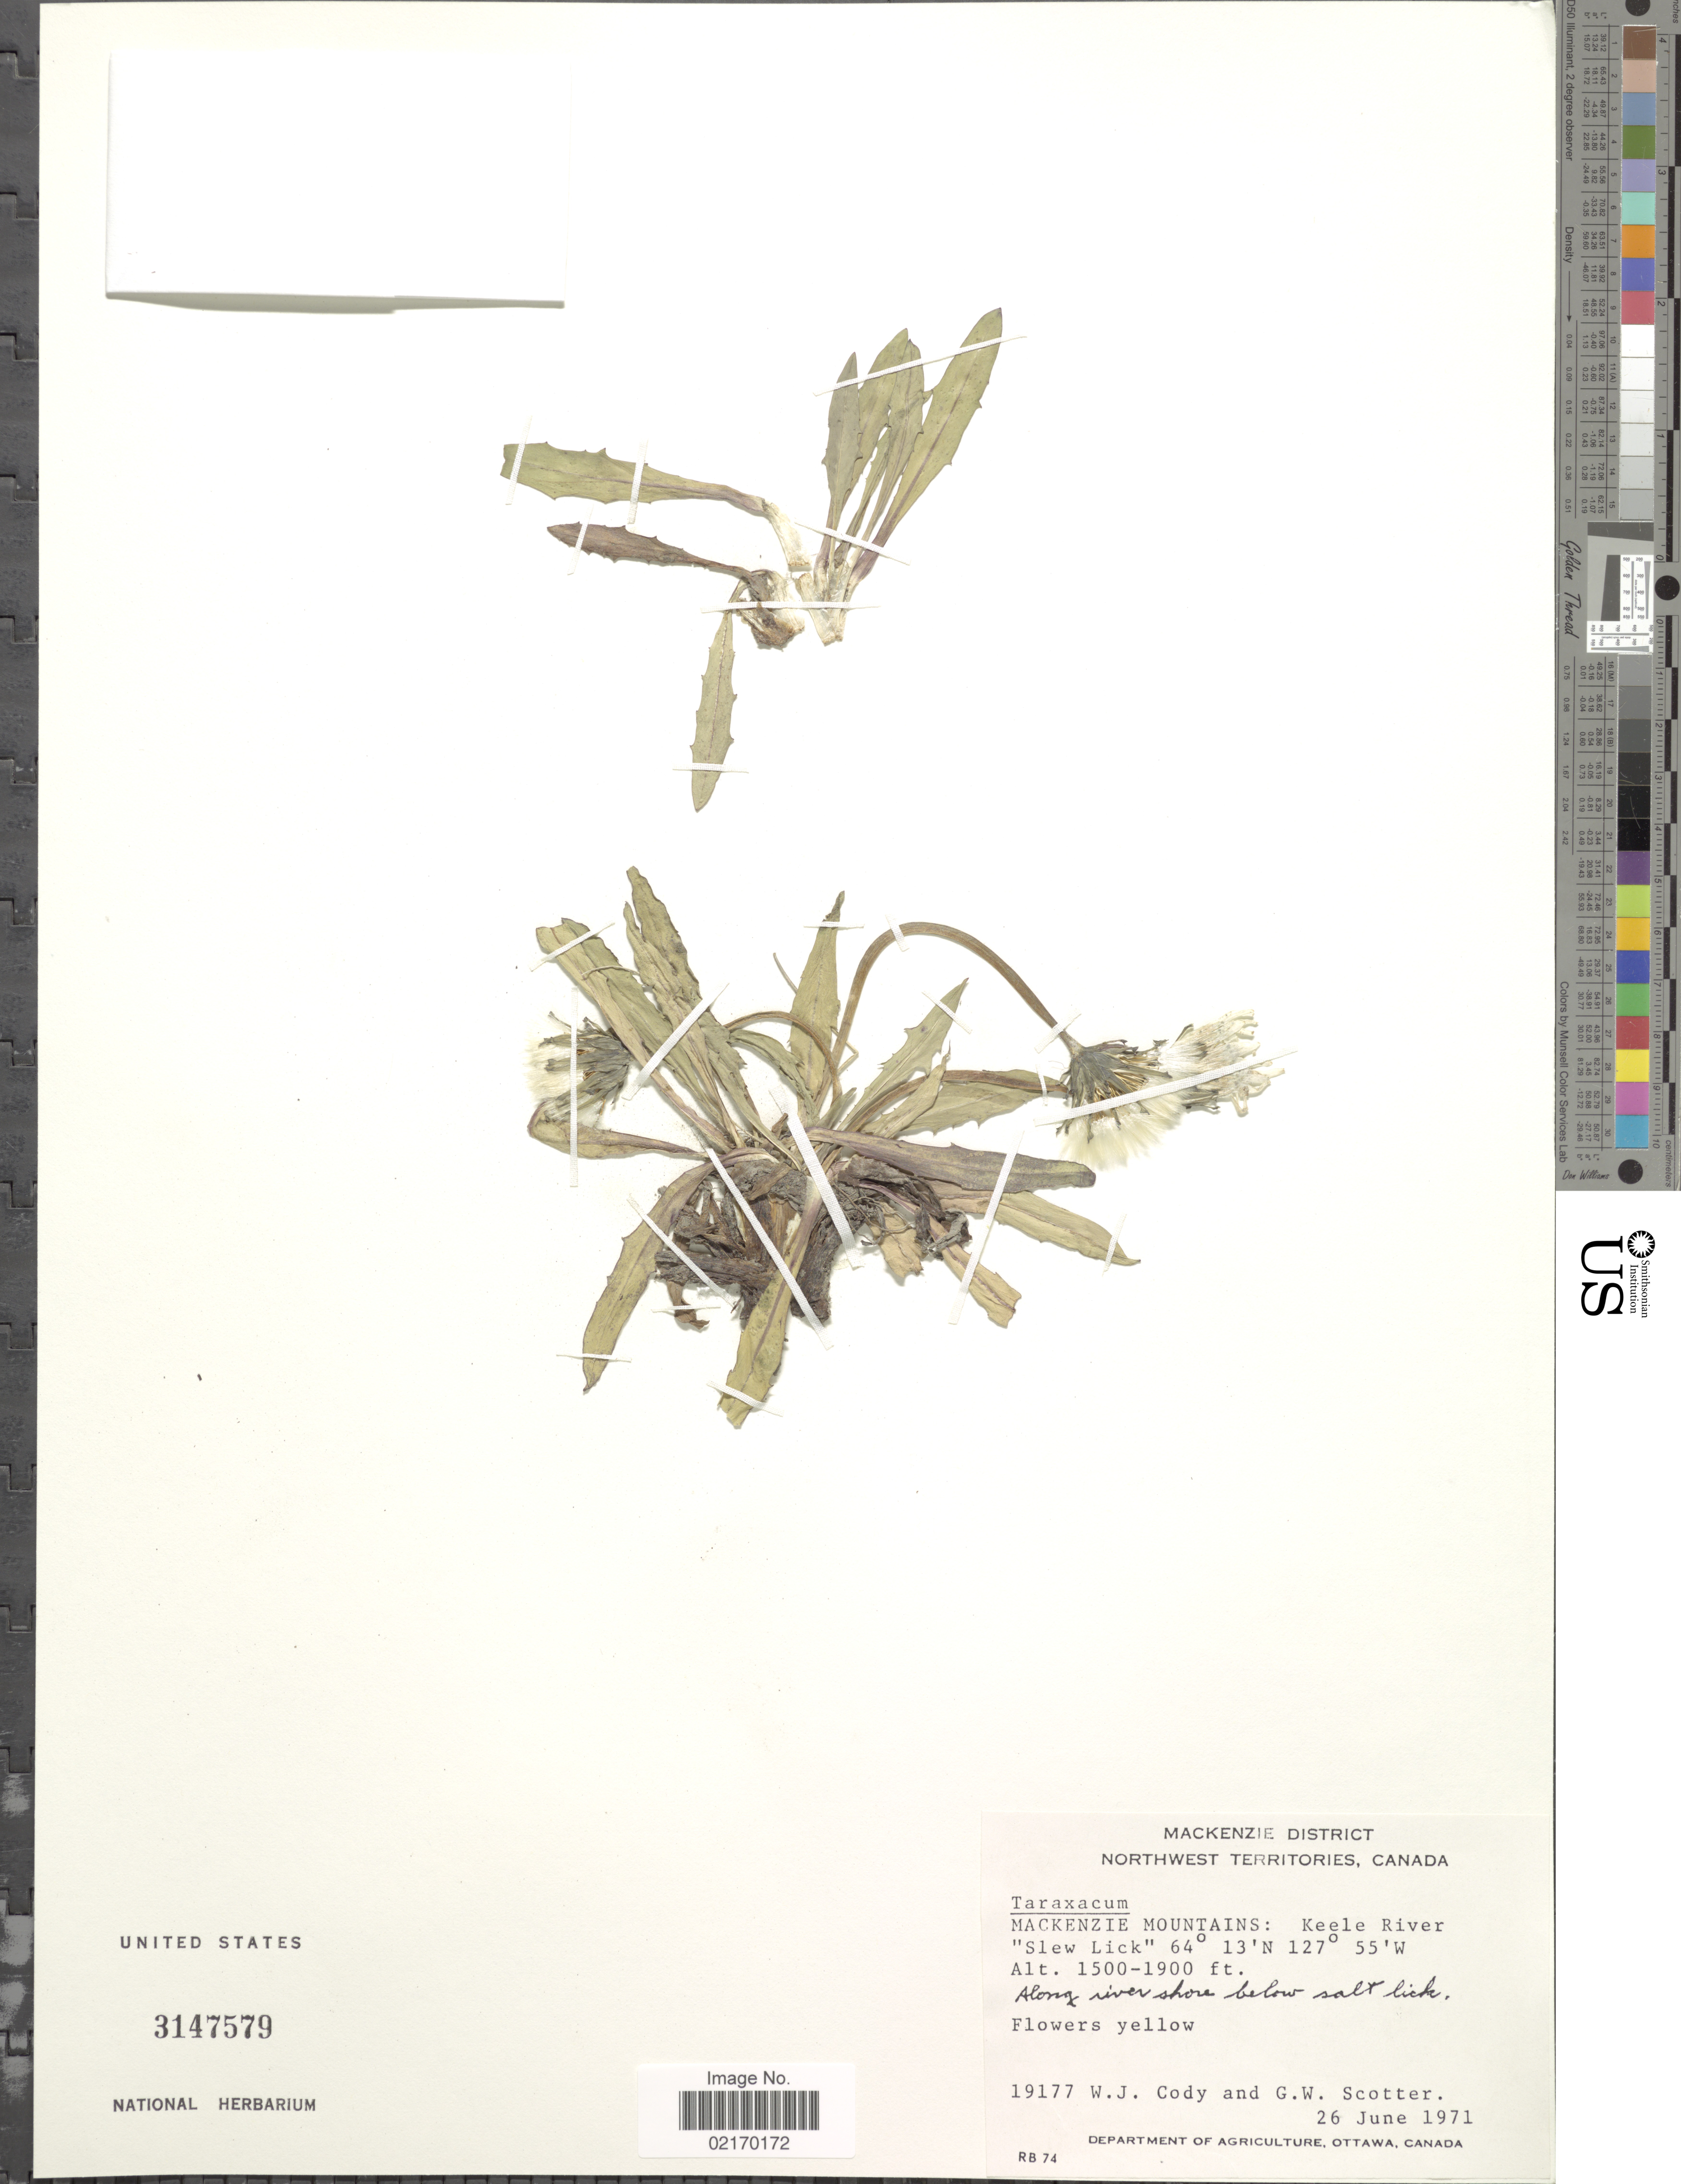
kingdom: Plantae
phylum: Tracheophyta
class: Magnoliopsida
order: Asterales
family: Asteraceae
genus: Taraxacum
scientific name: Taraxacum sp.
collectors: W. Cody & G. Scotter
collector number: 19177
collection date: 1971-06-26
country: Canada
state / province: Northwest Territories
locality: Mackenzie District, Mackenzie Mountains: Keele River "Slew Lick", along river shore below salt lick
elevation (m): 457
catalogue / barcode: US 3147579